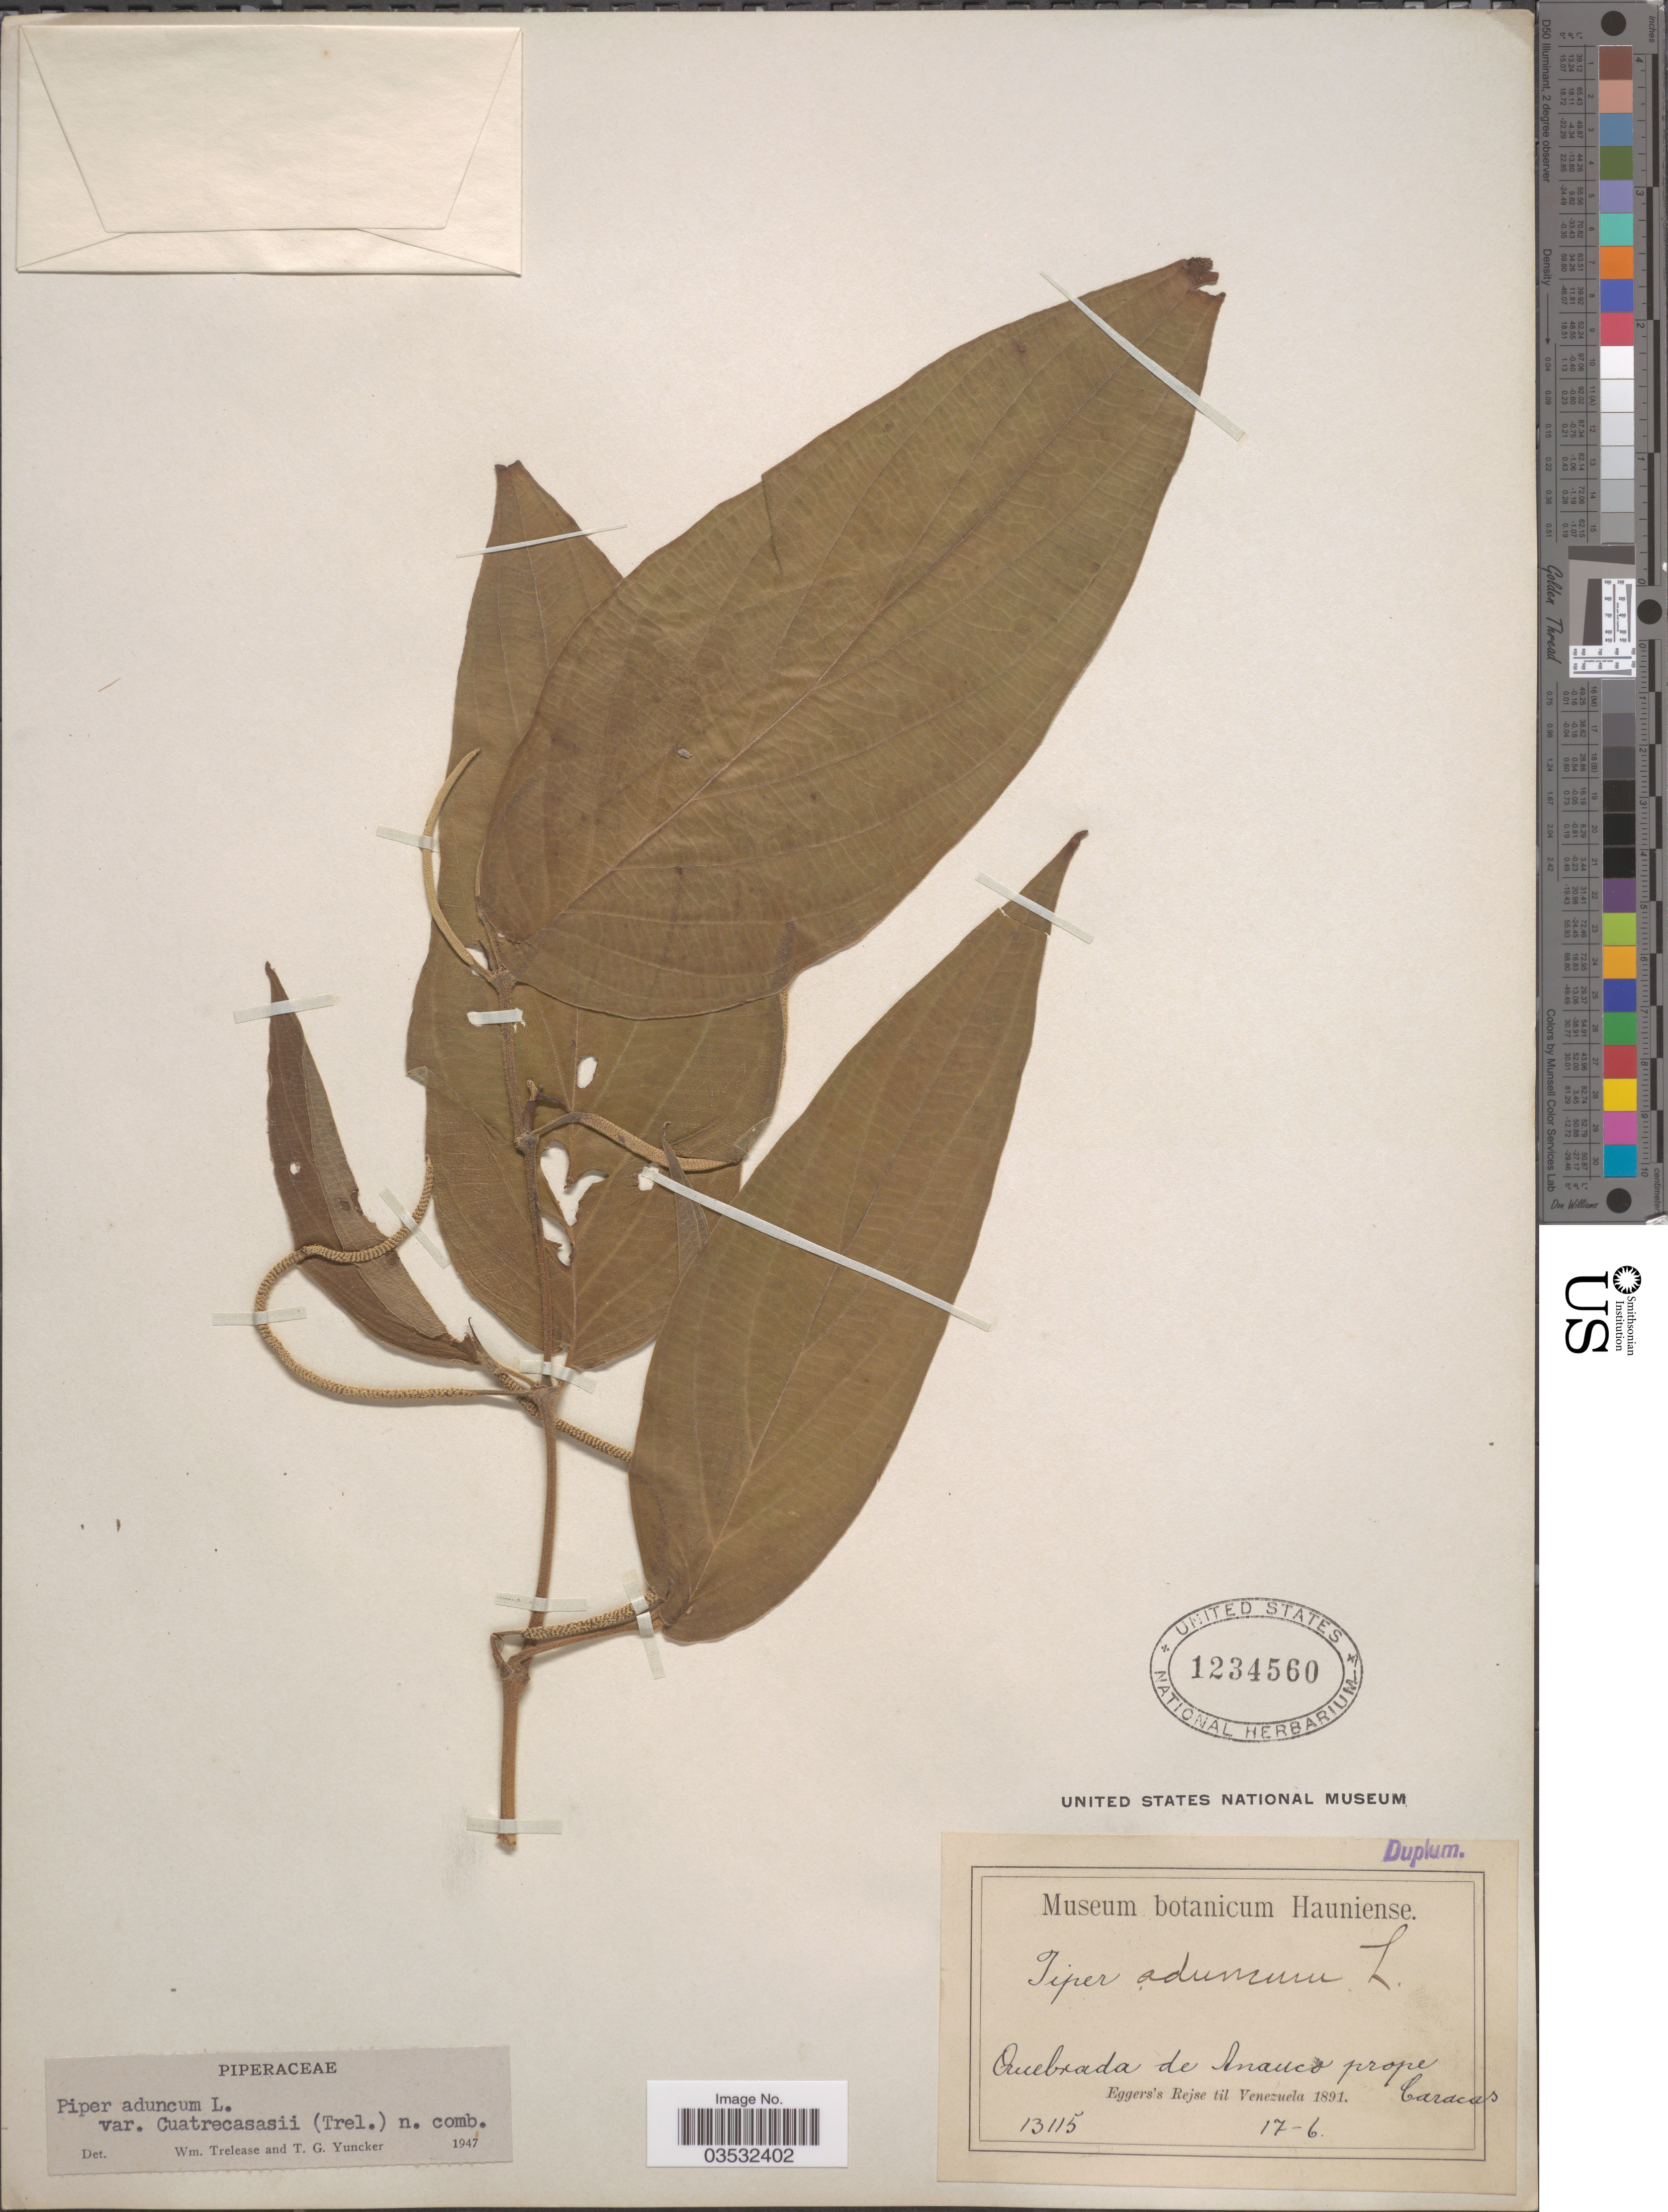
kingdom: Plantae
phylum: Tracheophyta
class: Magnoliopsida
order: Piperales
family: Piperaceae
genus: Piper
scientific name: Piper aduncum var. cordulatum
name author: L.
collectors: -. Eggers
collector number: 13115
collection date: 1891-06-17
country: Venezuela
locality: Quebrada de Anauco prope Caracas.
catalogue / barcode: US 1234560